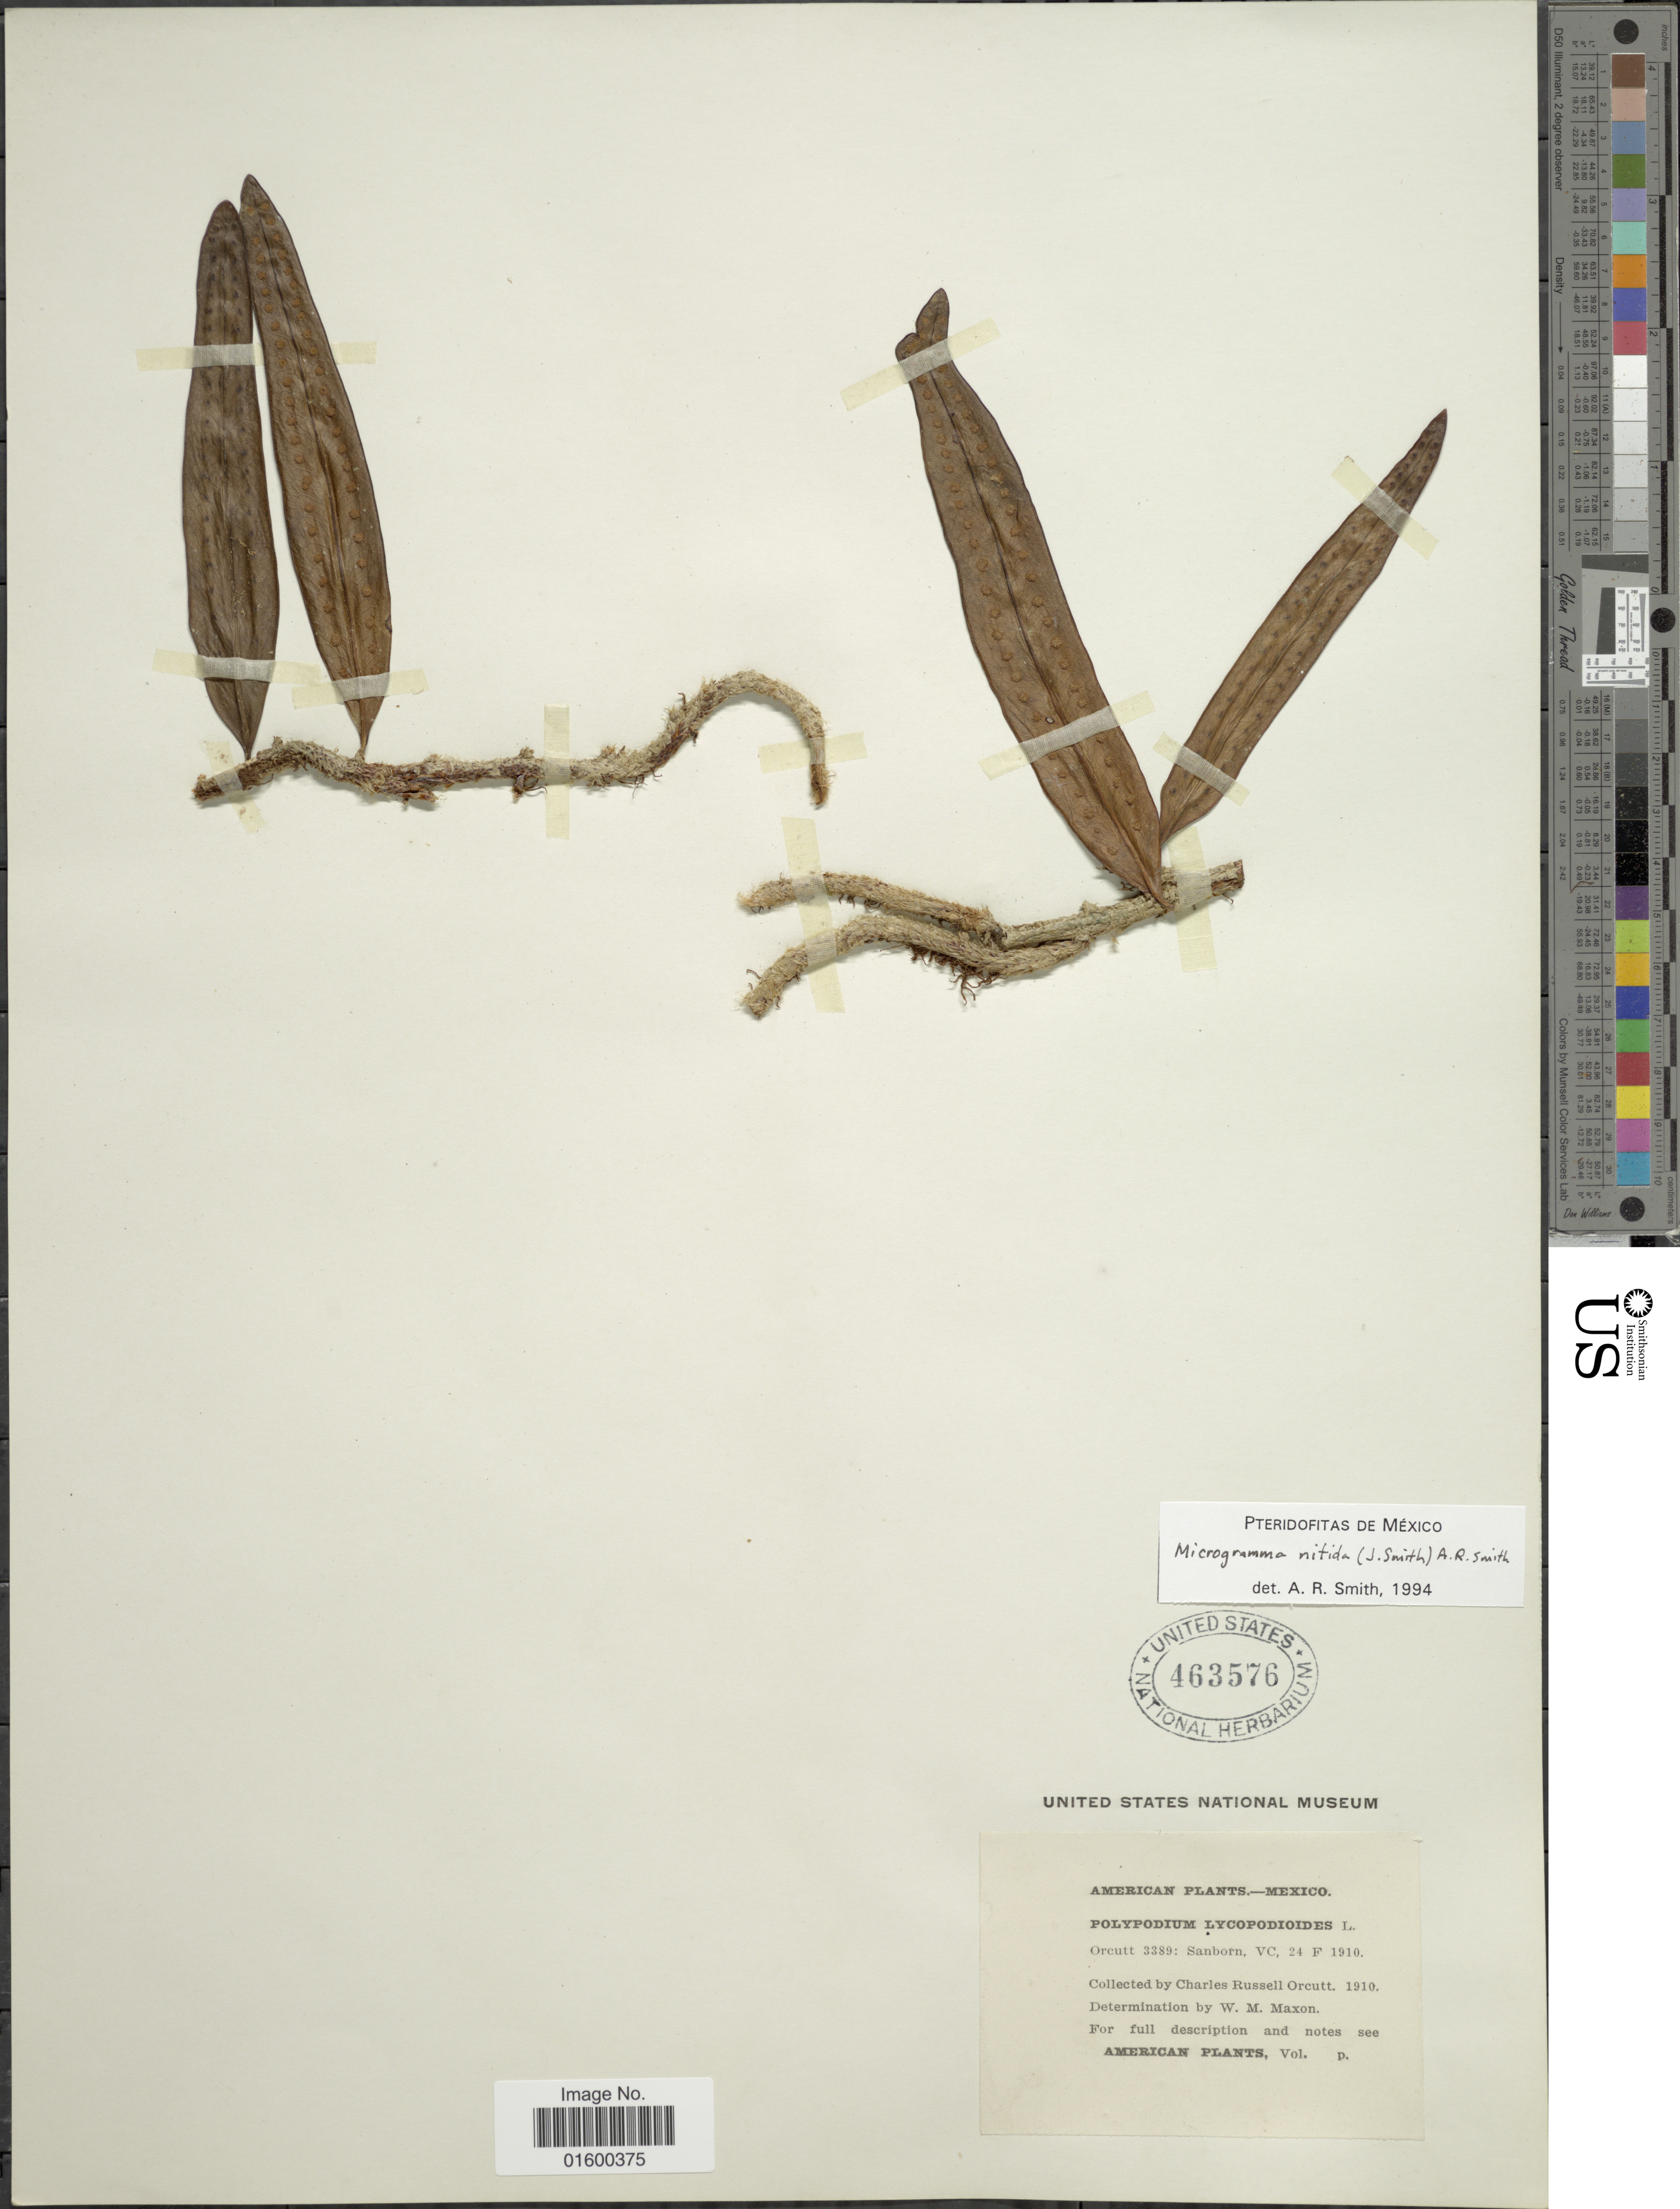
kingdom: Plantae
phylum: Tracheophyta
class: Polypodiopsida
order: Polypodiales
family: Polypodiaceae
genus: Microgramma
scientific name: Microgramma nitida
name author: (J. Sm.) A.R. Sm.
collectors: C. R. Orcutt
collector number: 3389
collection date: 1910-02-24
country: Mexico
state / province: Veracruz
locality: Sanborn, VC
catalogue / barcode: US 463576